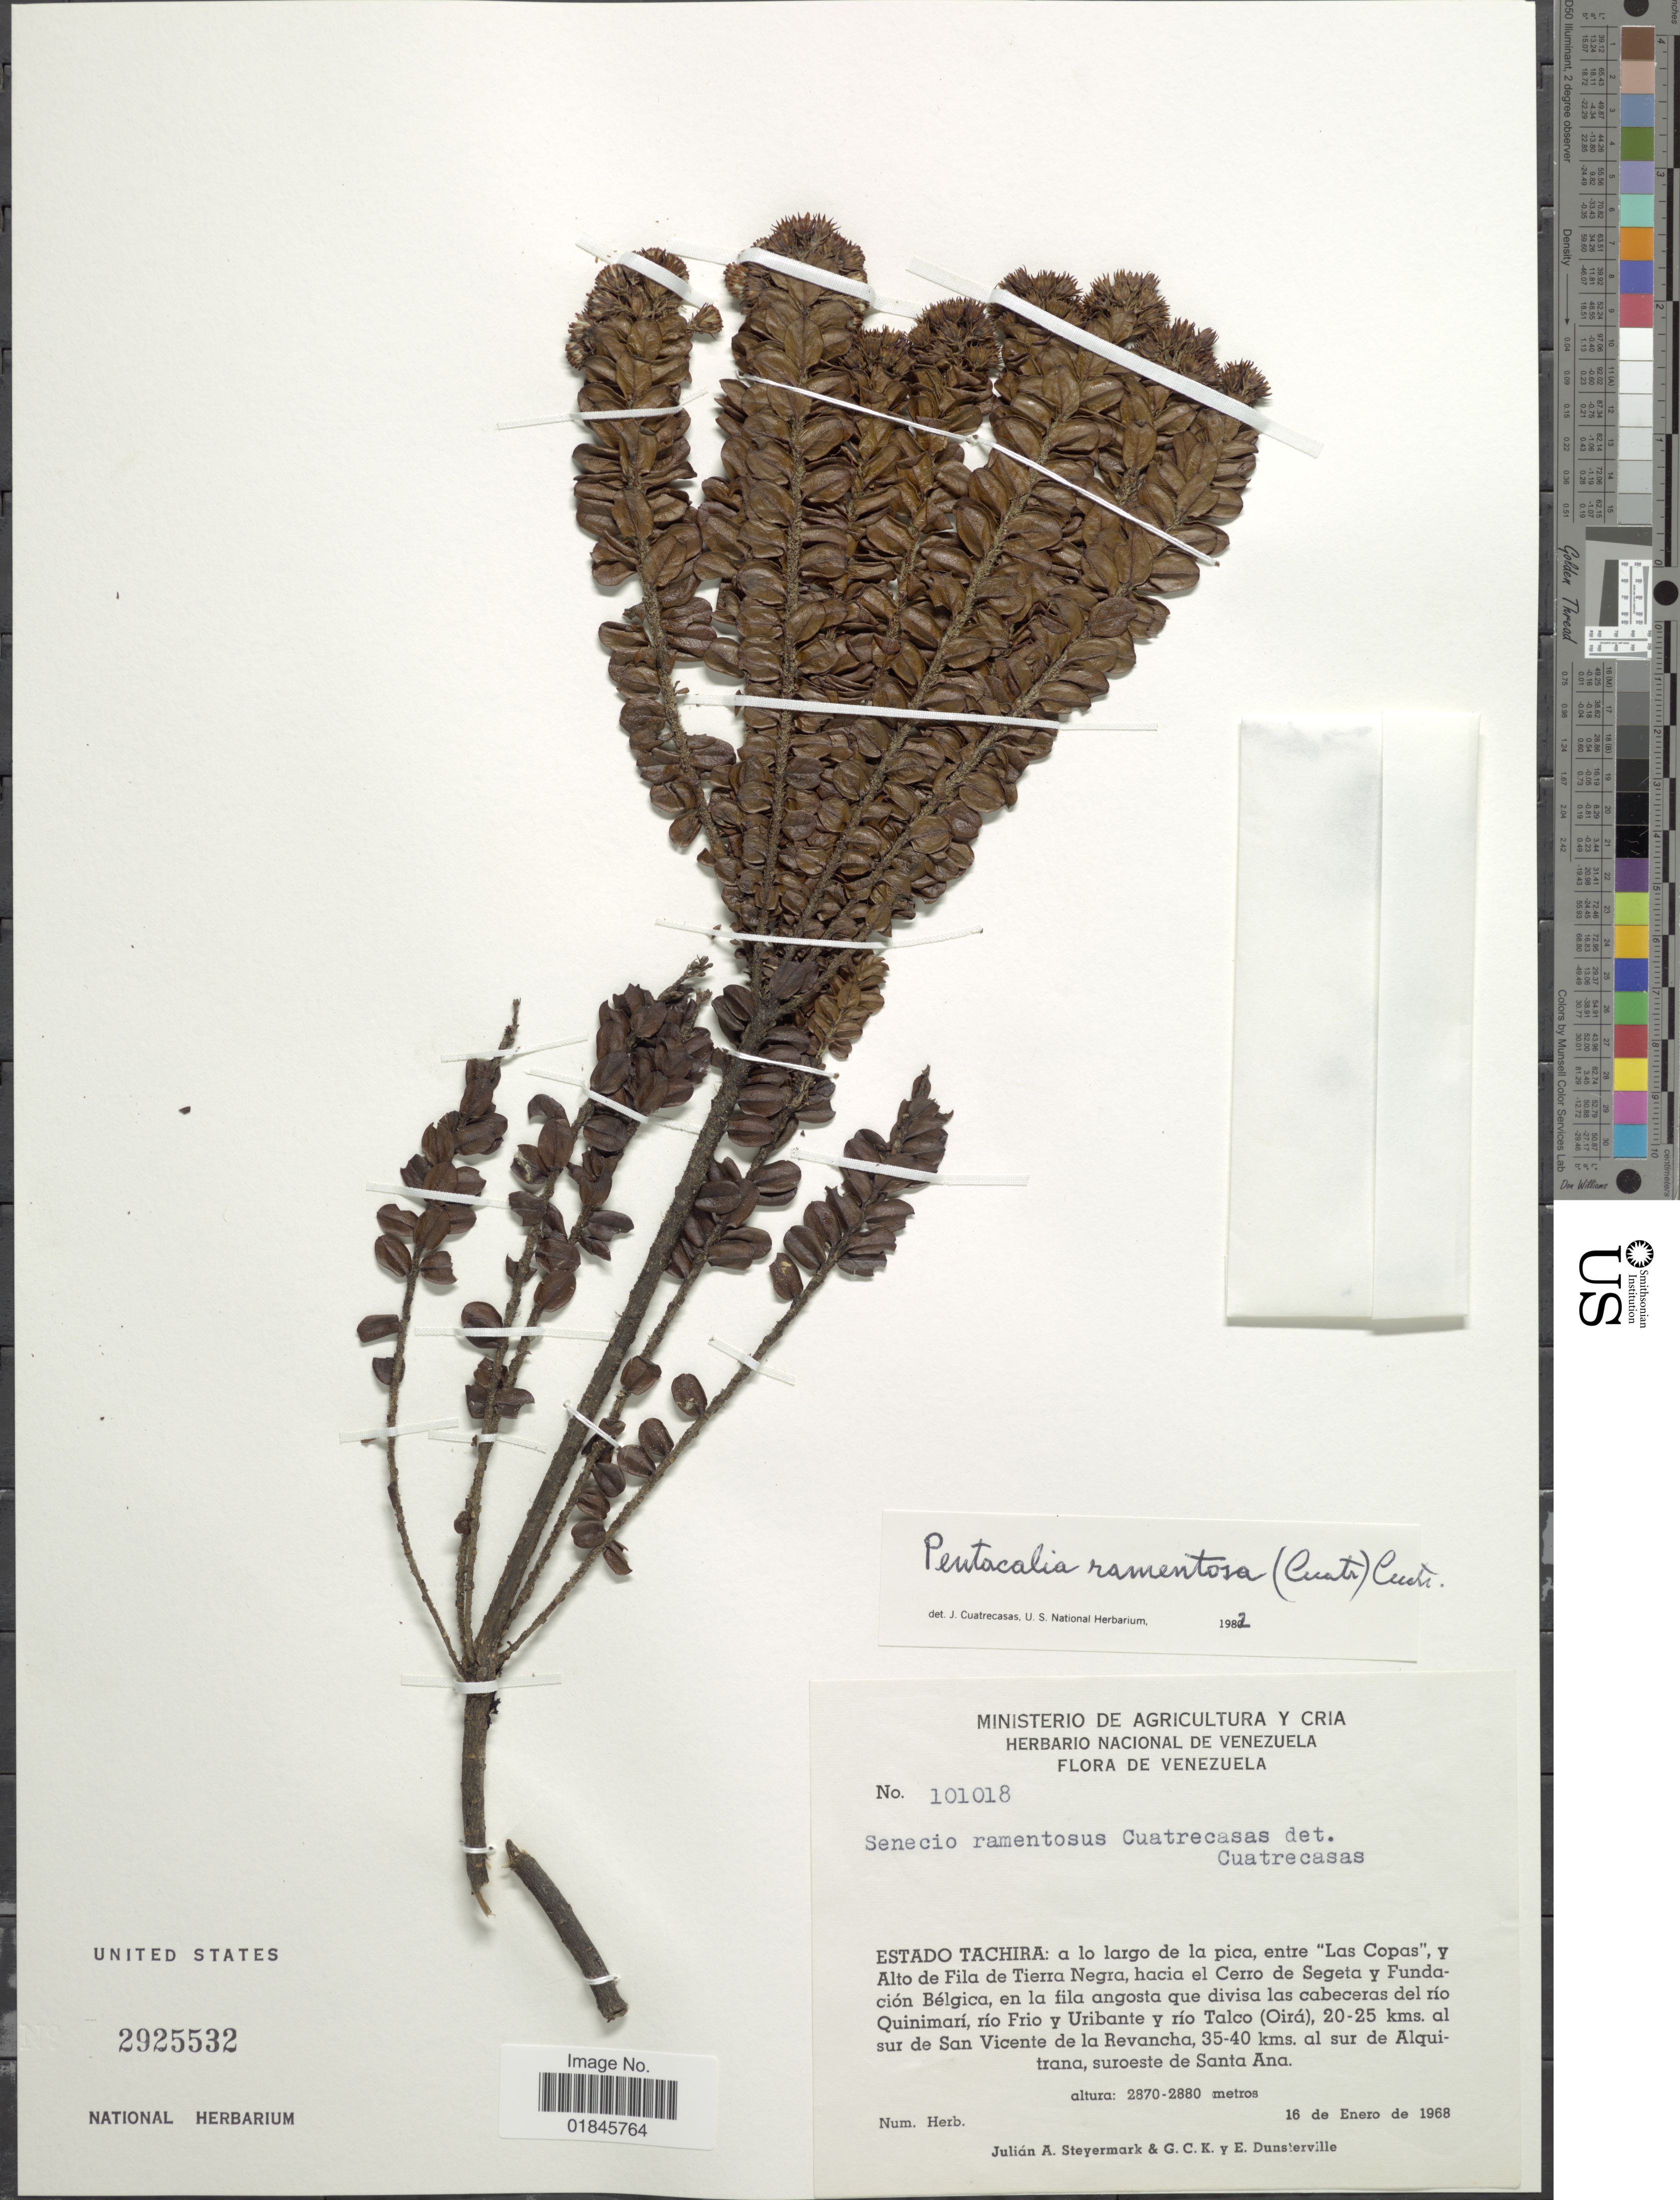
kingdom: Plantae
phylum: Tracheophyta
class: Magnoliopsida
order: Asterales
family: Asteraceae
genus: Pentacalia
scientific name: Pentacalia ramentosa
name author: (Cuatrec.) Cuatrec.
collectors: J. Steyermark, G. C. K. Dunsterville & E. Dunsterville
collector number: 101018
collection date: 1968-01-16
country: Venezuela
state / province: Tachira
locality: Estado Tachira: a lo largo de la pica, entre "Las Copas", y Alto de Fila de Tierra Negra, hacia el Cerro de Segeta y Fundación Bélgica, en la fila angosta que divisa las cabeceras del río Quinimarí, río Frio y Uribante y río Talco (Oirá), 20-25 kms. al sur de San Vicente de la Revancha, 35-40 kms. al sur de Alquitrana, suroeste de Santa Ana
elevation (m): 2870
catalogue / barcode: US 2925532